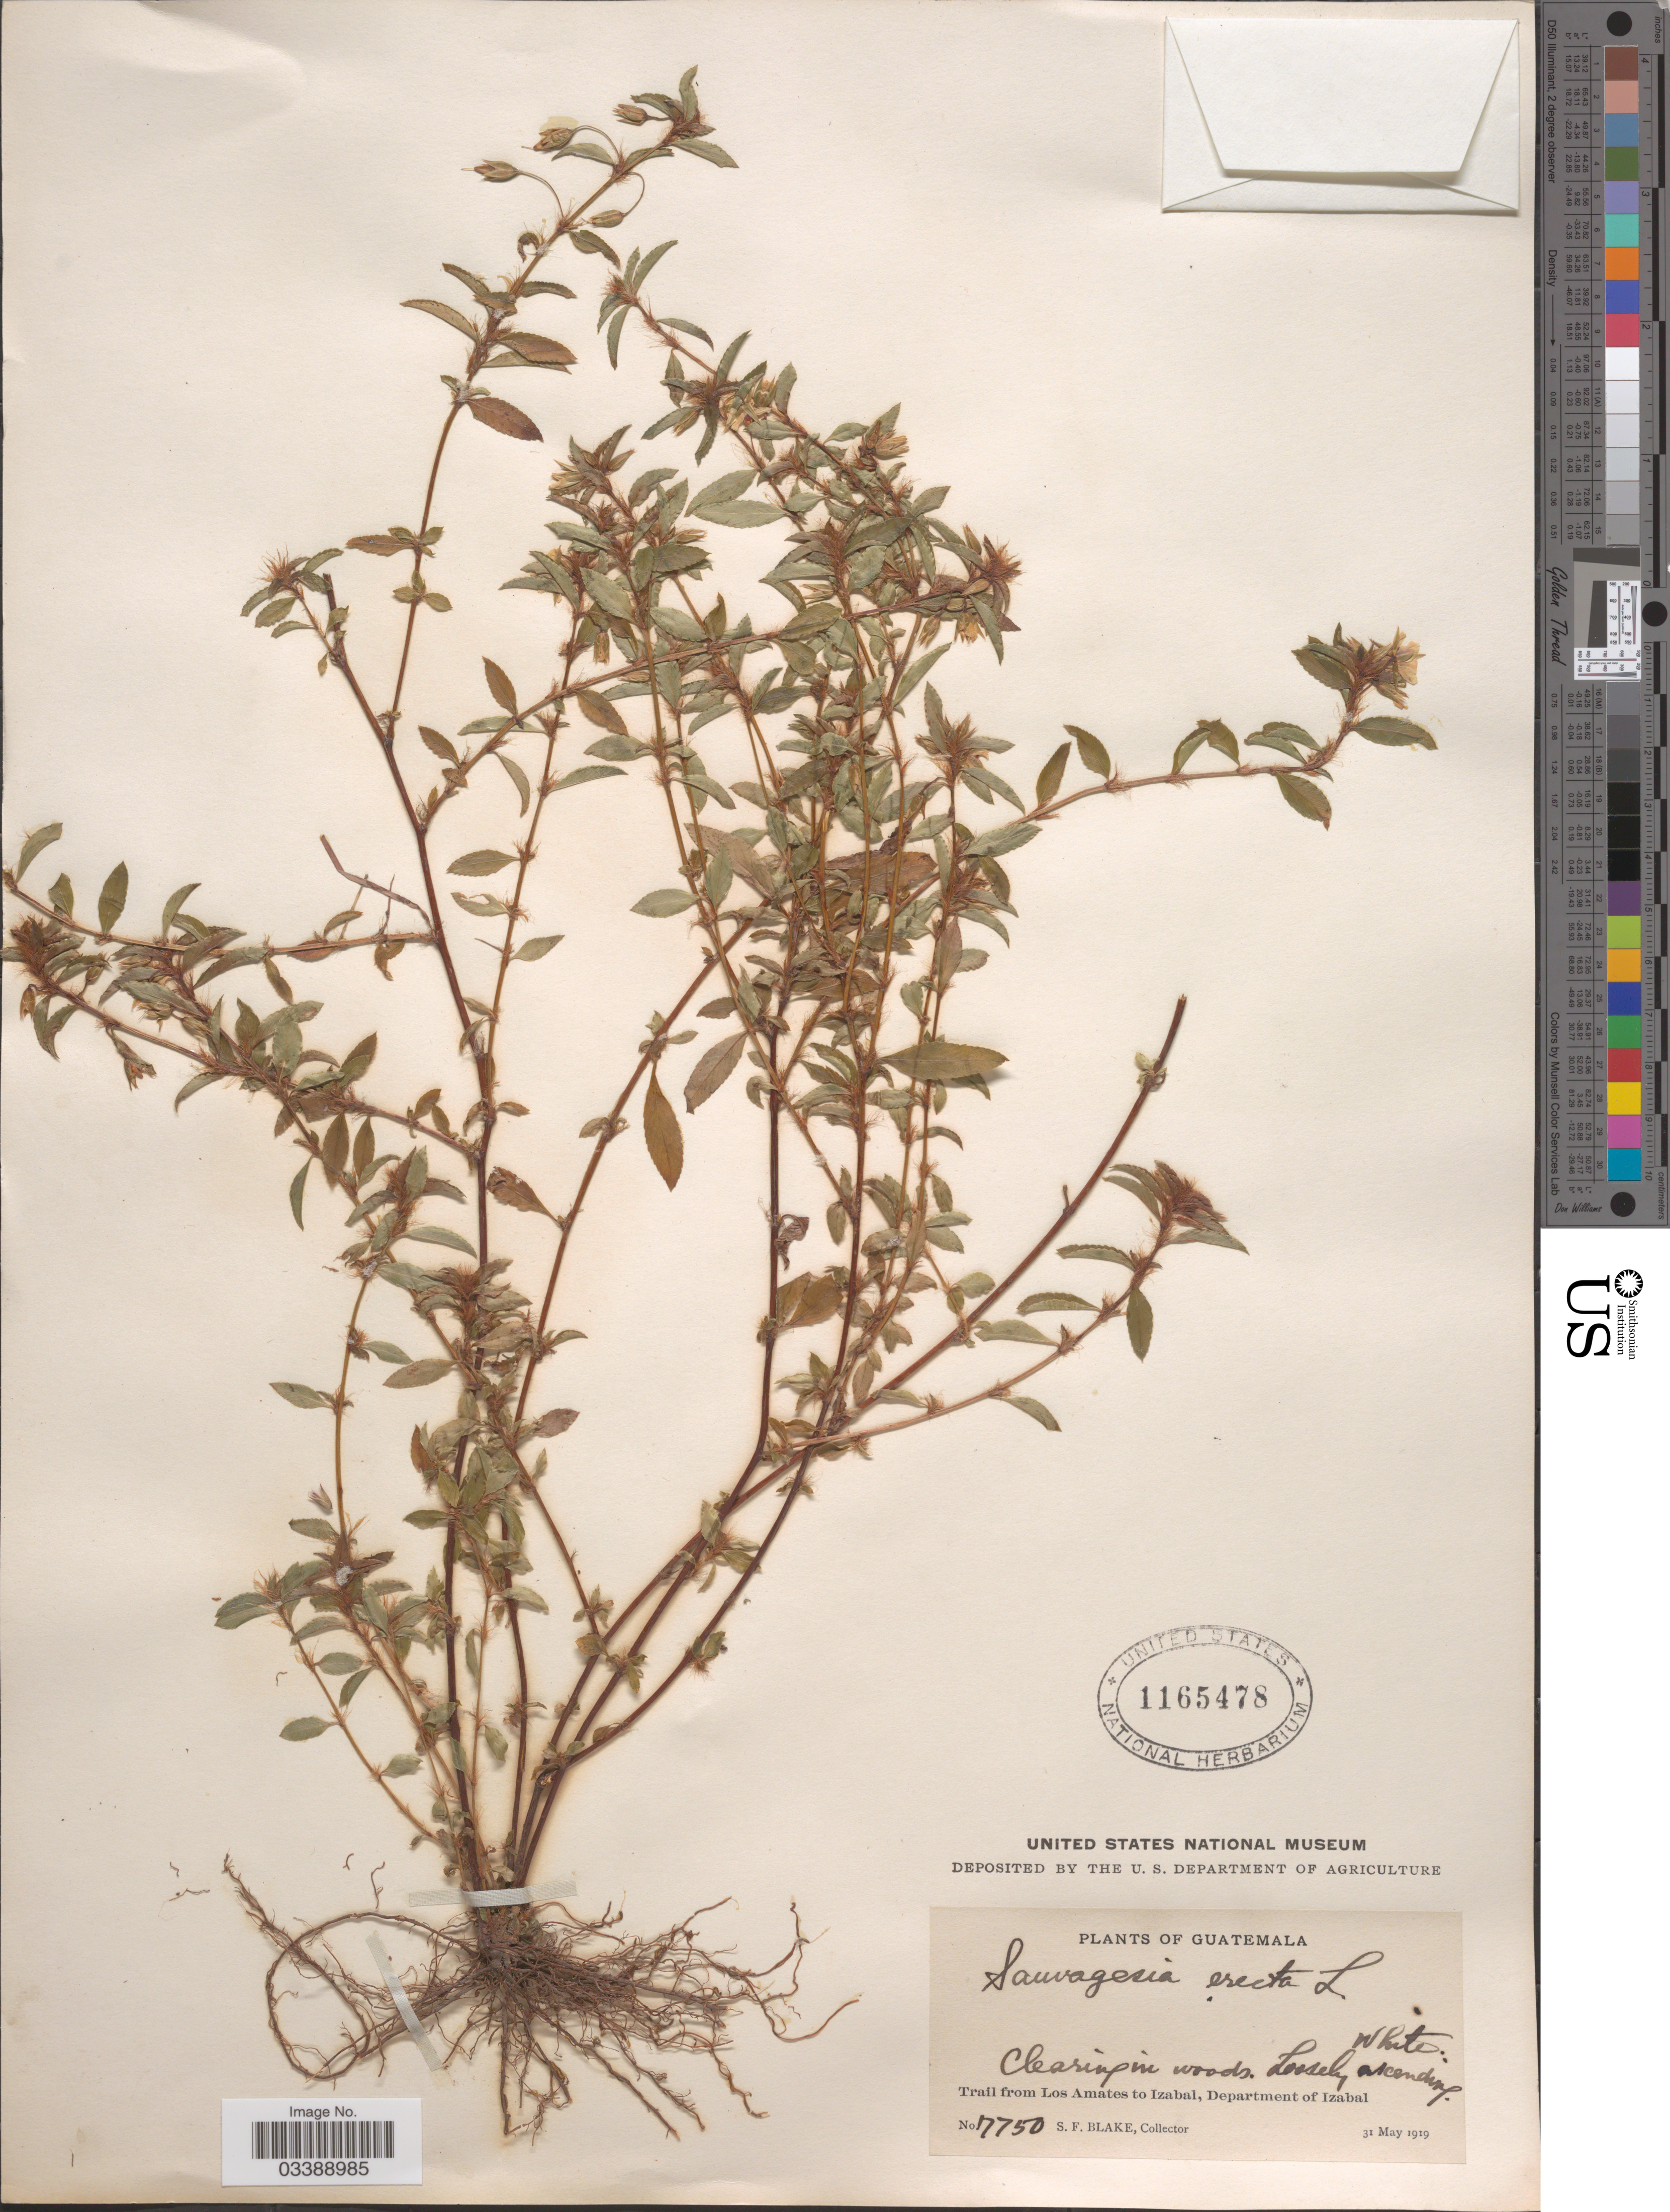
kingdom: Plantae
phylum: Tracheophyta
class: Magnoliopsida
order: Malpighiales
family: Ochnaceae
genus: Sauvagesia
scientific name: Sauvagesia erecta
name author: L.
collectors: S. Blake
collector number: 7750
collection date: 1919-05-31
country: Guatemala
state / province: Izabal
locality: Trail from Los Amates to Izabal, Department of Izabal.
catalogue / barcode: US 1165478